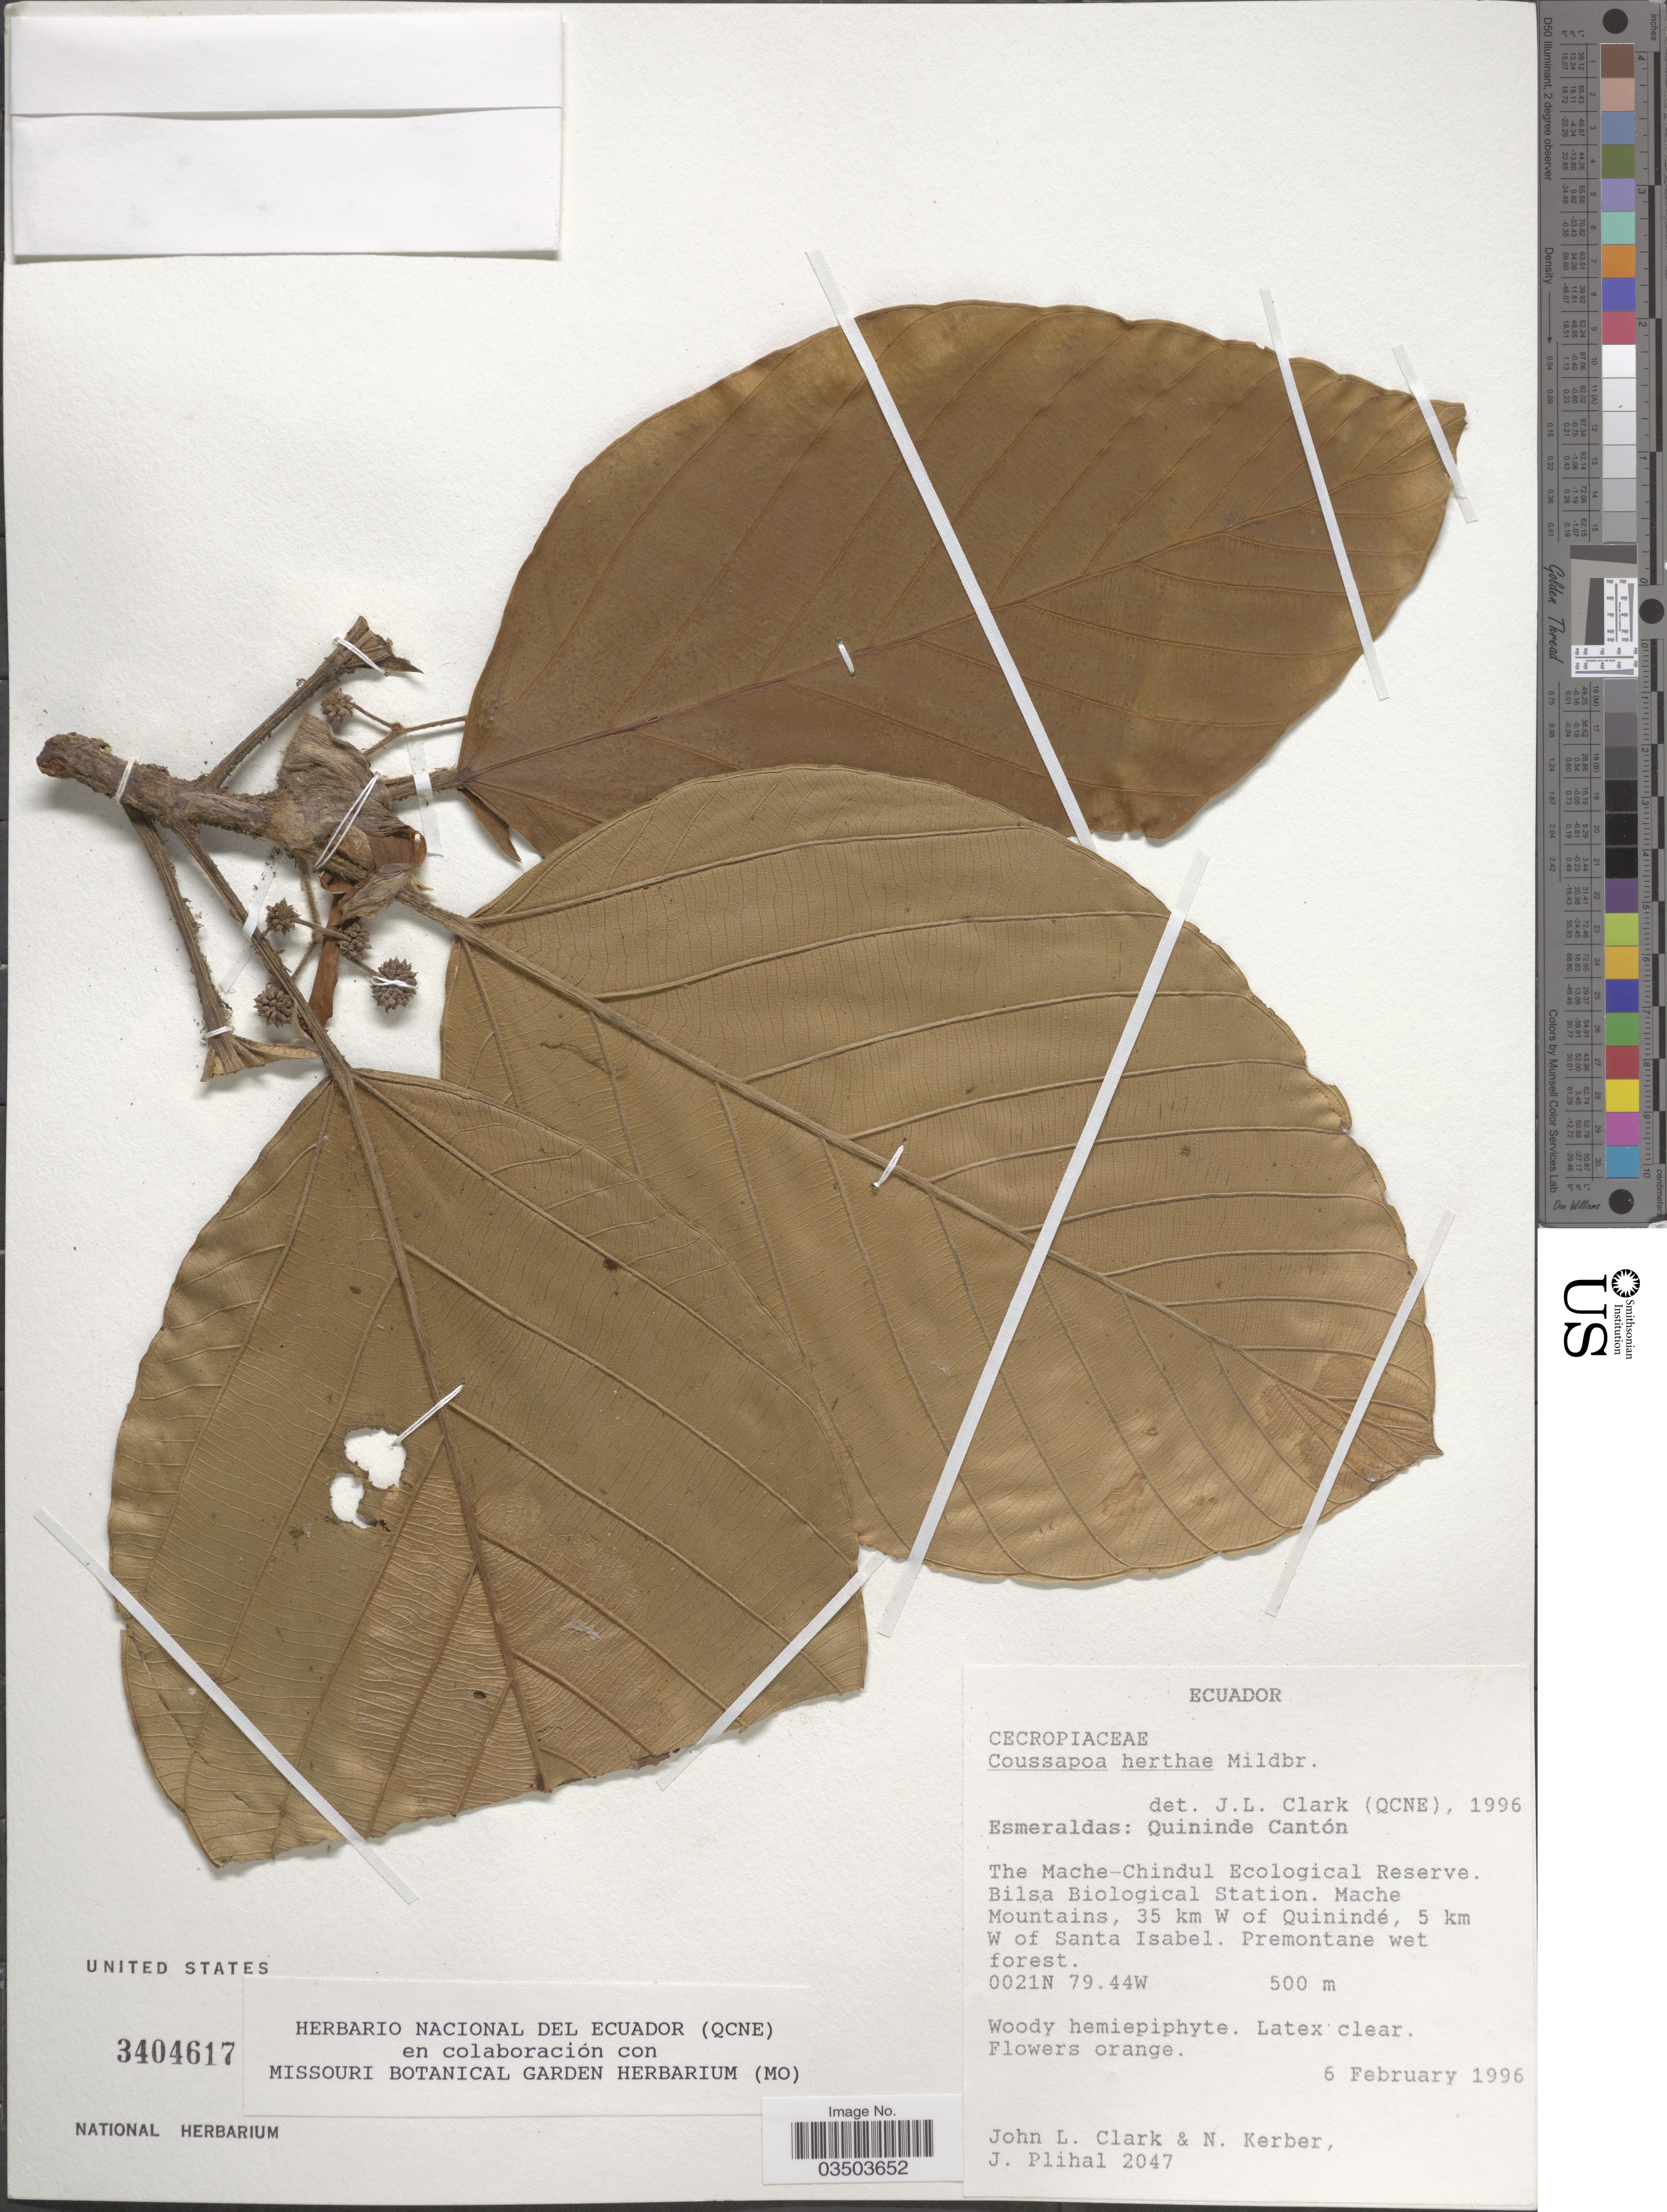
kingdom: Plantae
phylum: Tracheophyta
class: Magnoliopsida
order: Rosales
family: Urticaceae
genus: Coussapoa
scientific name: Coussapoa herthae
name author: Mildbr.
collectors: J. L. Clark, N. Kerber & J. Plihal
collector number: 2047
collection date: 1996-02-06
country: Ecuador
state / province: Esmeraldas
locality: Quininde Cantón. The Mache-Chindul Ecological Reserve. Bilsa Biological Station. Mache Mountains, 35 km W of Quinindé, 5 km W of Santa Isabel. Premontane wet forest.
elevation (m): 500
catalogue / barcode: US 3404617